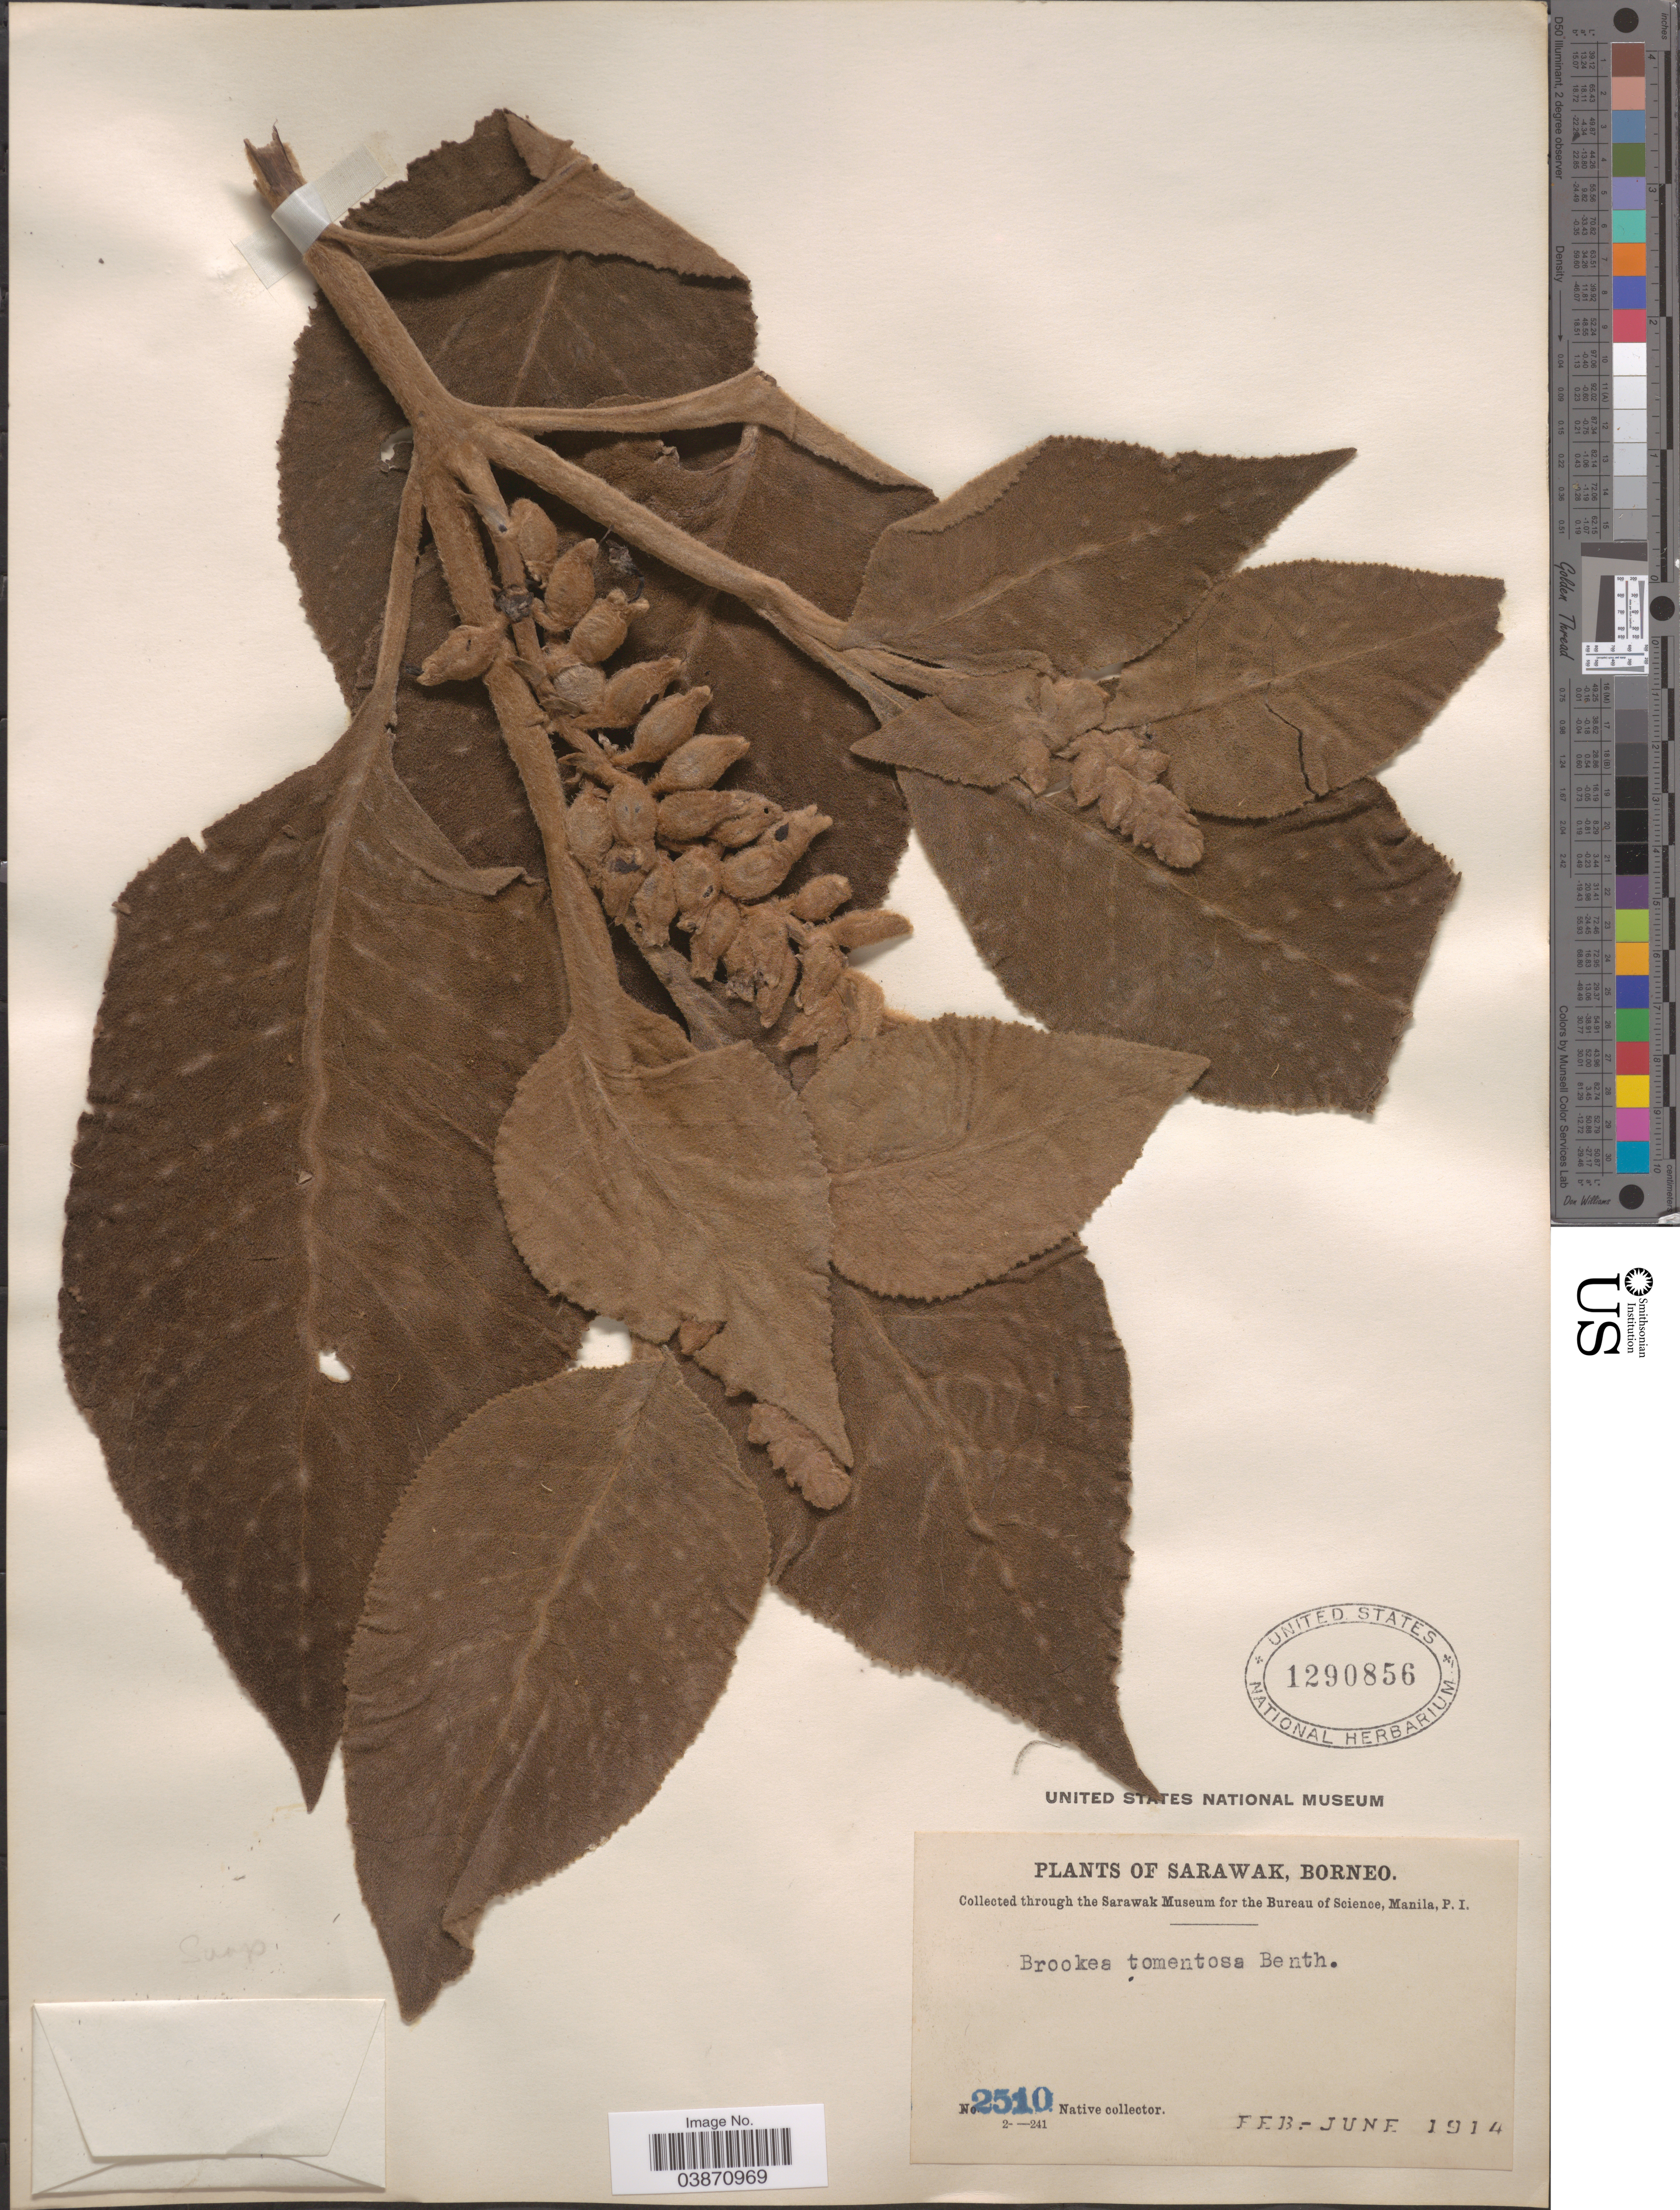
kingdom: Plantae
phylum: Tracheophyta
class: Magnoliopsida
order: Lamiales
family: Plantaginaceae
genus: Brookea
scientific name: Brookea tomentosa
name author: Baill.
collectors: Native collector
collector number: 2510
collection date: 1914-02/1914-06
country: Malaysia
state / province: Sarawak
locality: Borneo.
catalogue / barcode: US 1290856